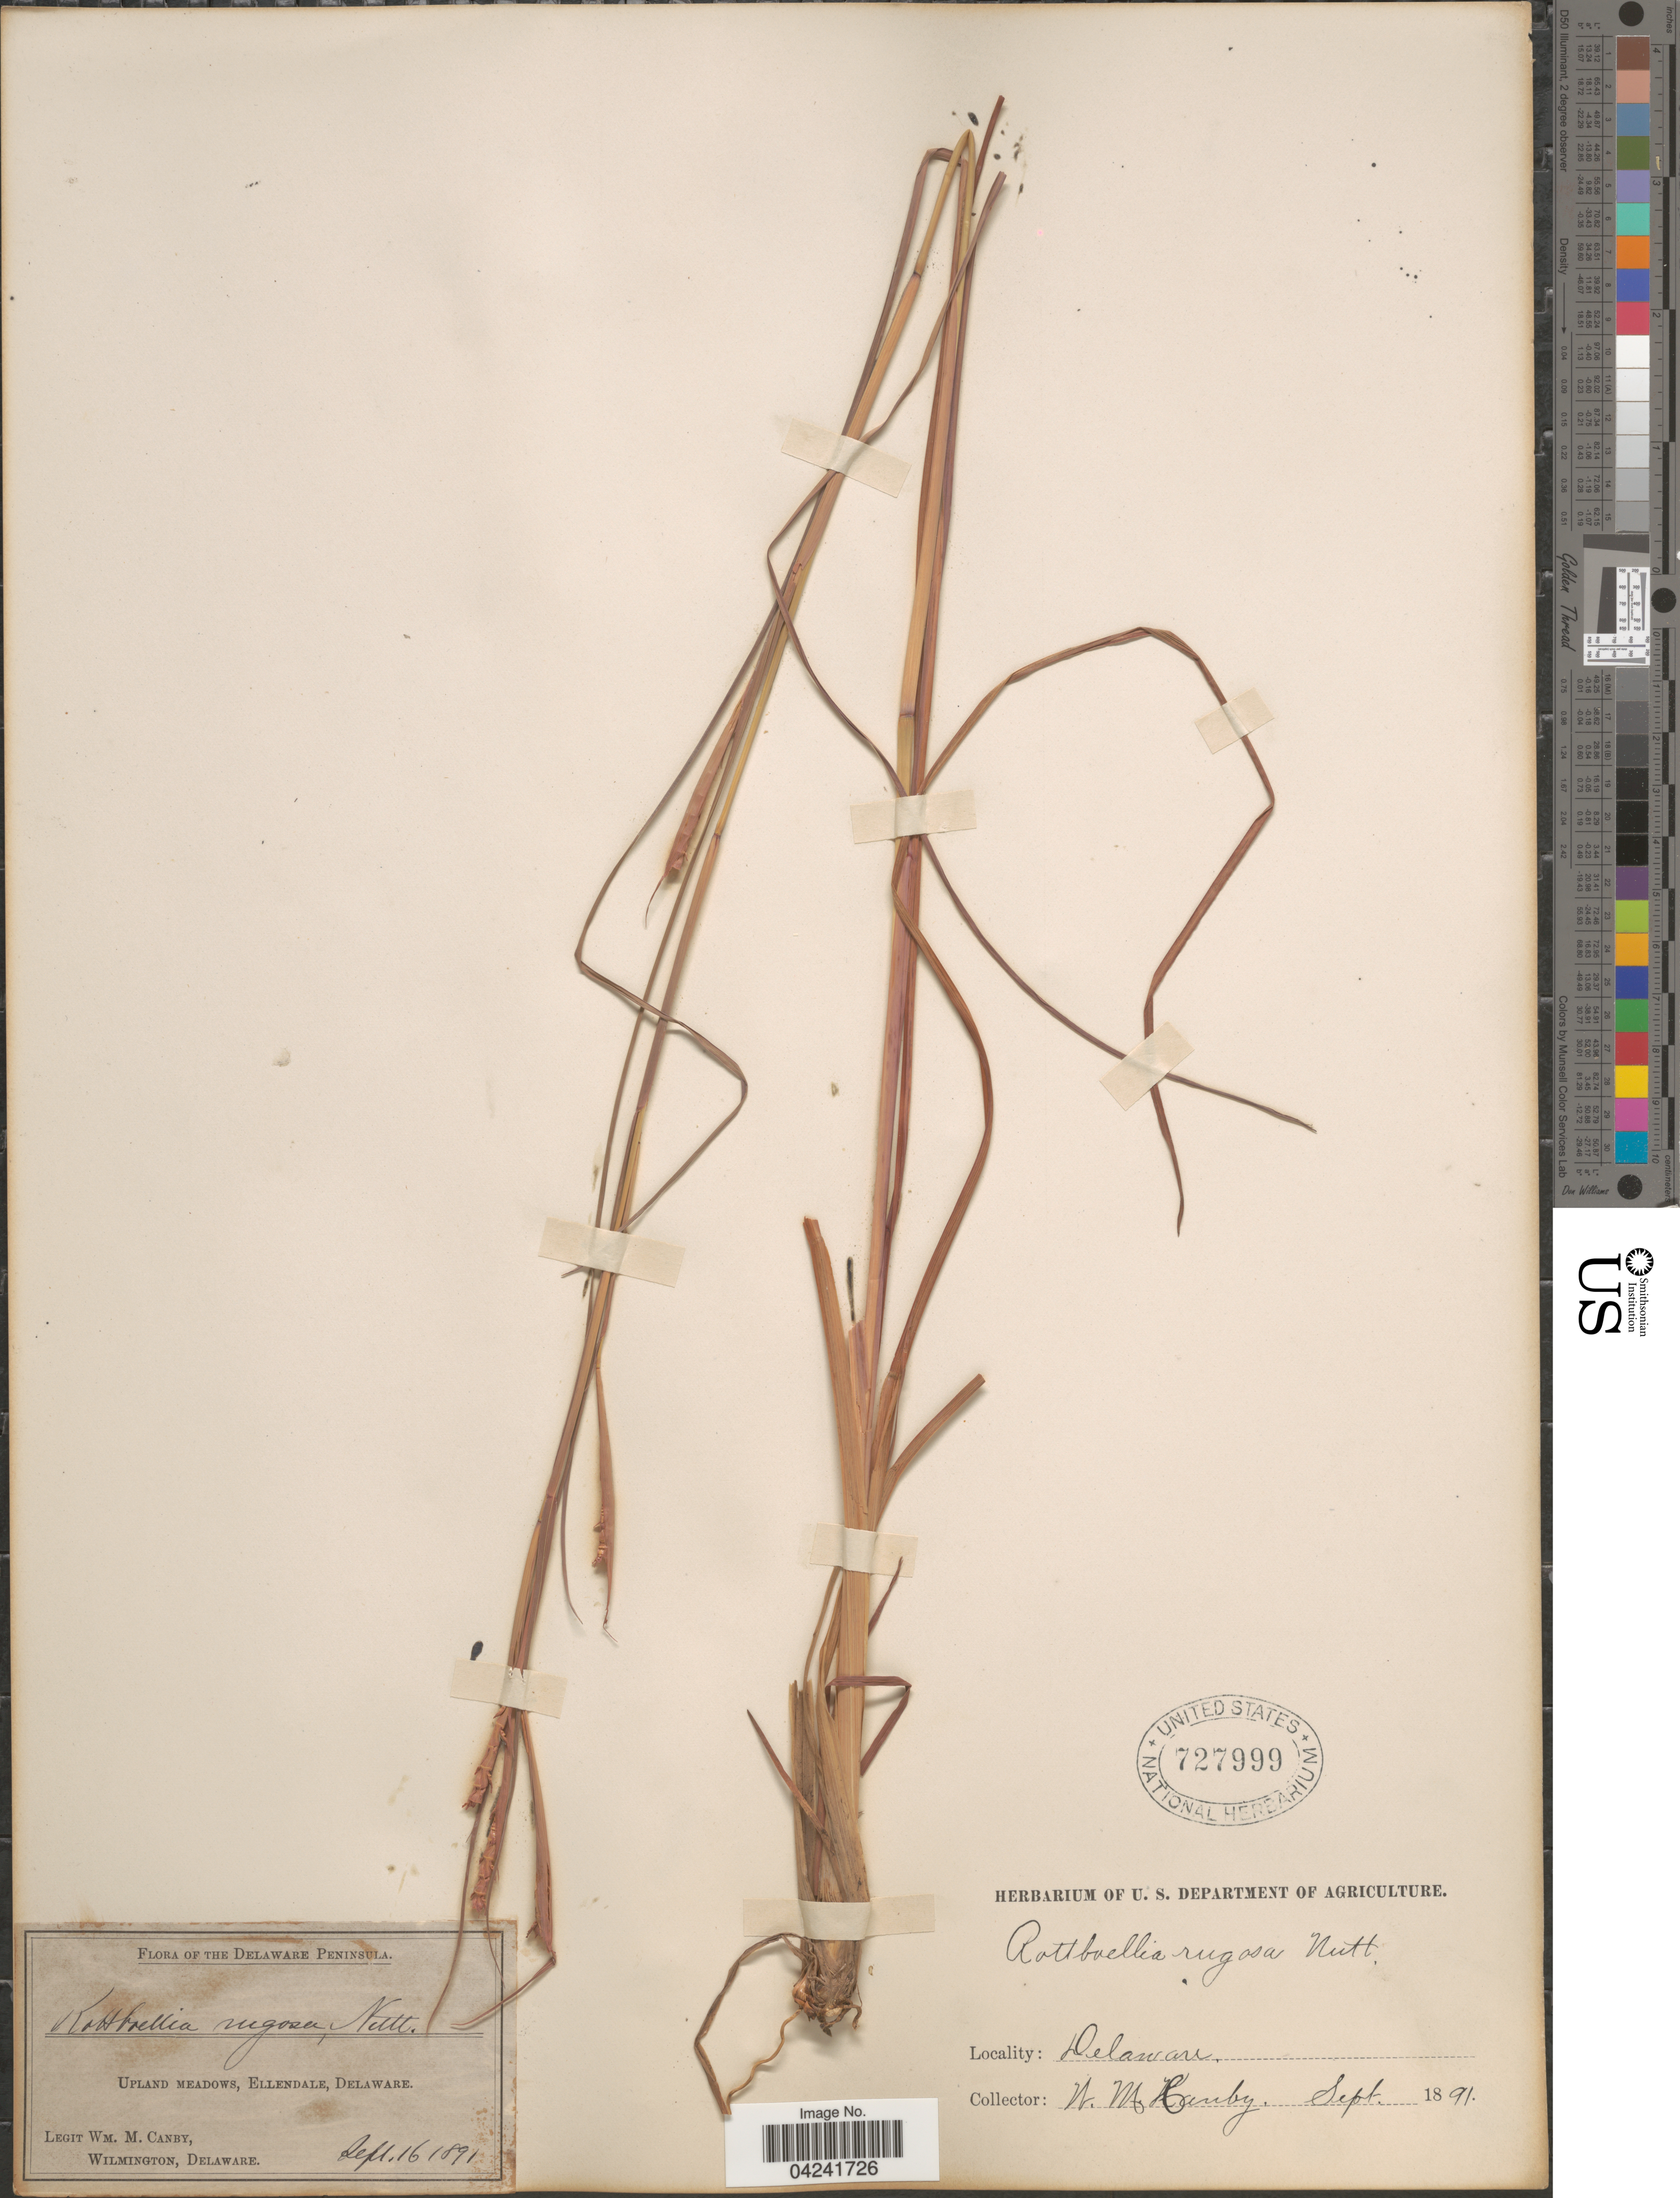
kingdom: Plantae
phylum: Tracheophyta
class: Liliopsida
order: Poales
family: Poaceae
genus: Mnesithea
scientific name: Mnesithea rugosa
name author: (Nutt.) de Koning & Sosef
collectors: W. Canby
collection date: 1891-09-16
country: United States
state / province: Delaware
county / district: Sussex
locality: Delaware Peninsula. Upland meadows, Ellendale.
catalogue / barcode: US 727999